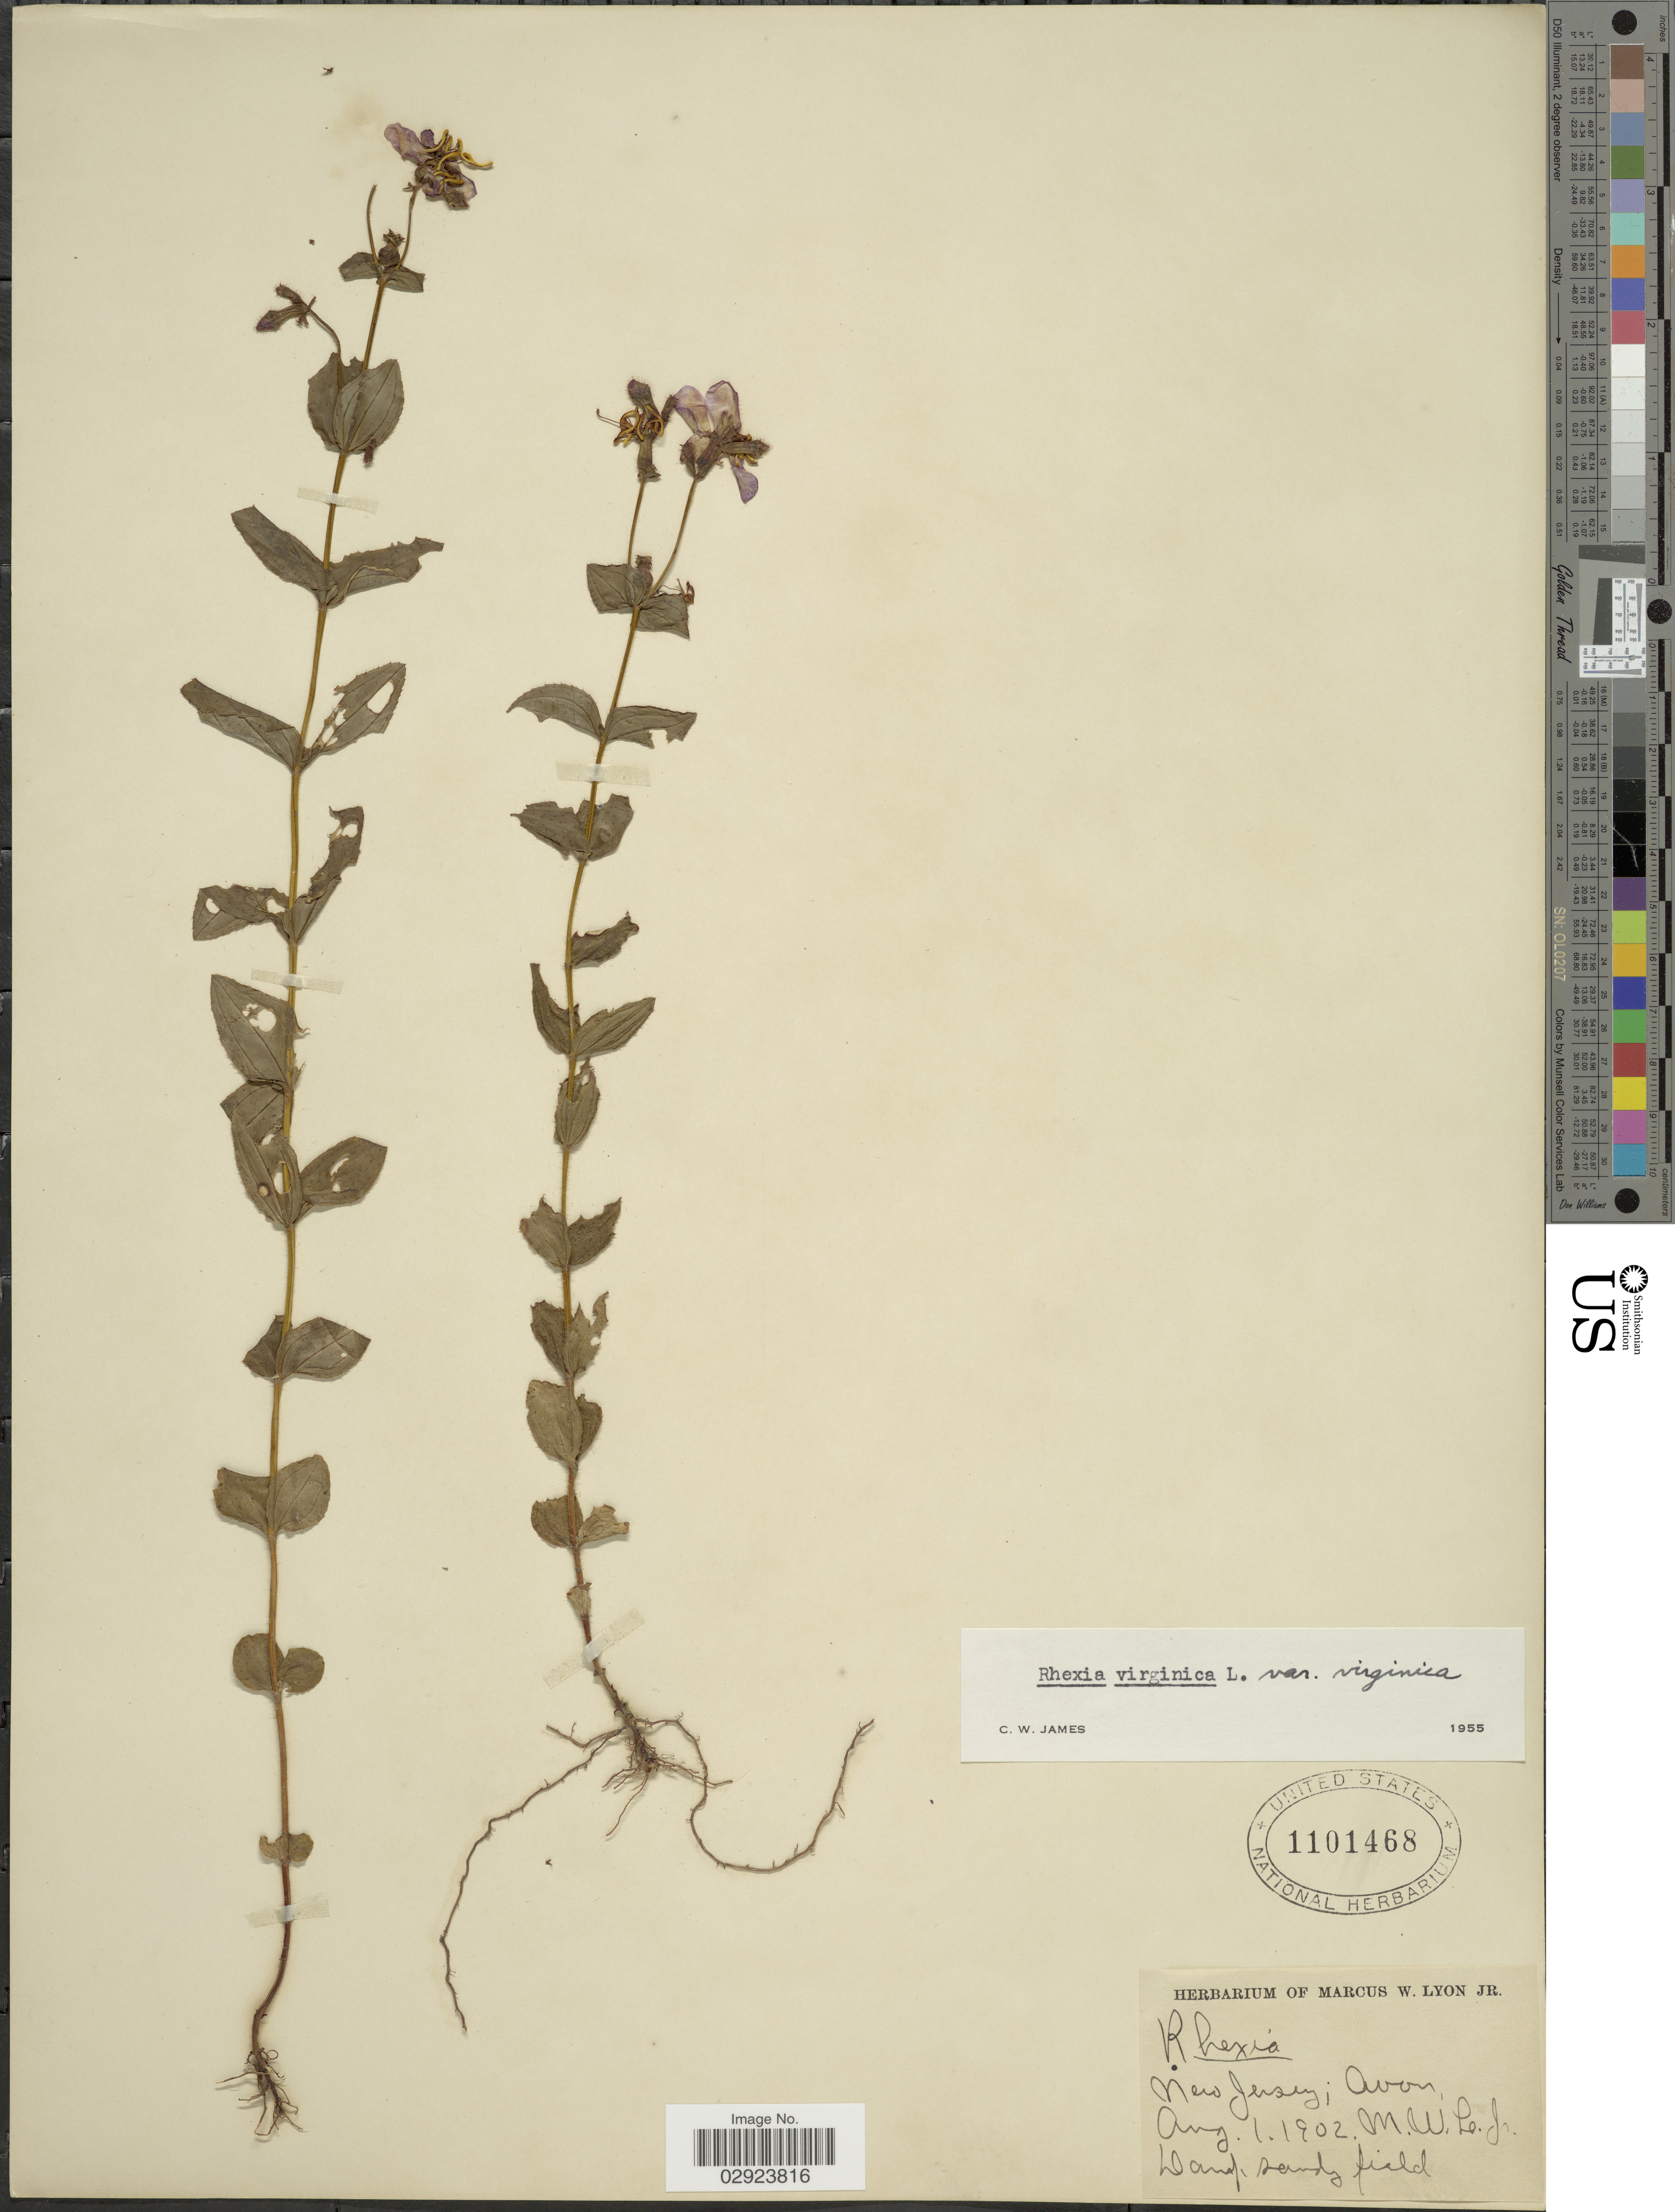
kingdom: Plantae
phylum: Tracheophyta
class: Magnoliopsida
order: Myrtales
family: Melastomataceae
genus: Rhexia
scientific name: Rhexia virginica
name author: L.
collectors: M. W. Lyon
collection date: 1902-08-01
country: United States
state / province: New Jersey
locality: Avon.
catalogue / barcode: US 1101468